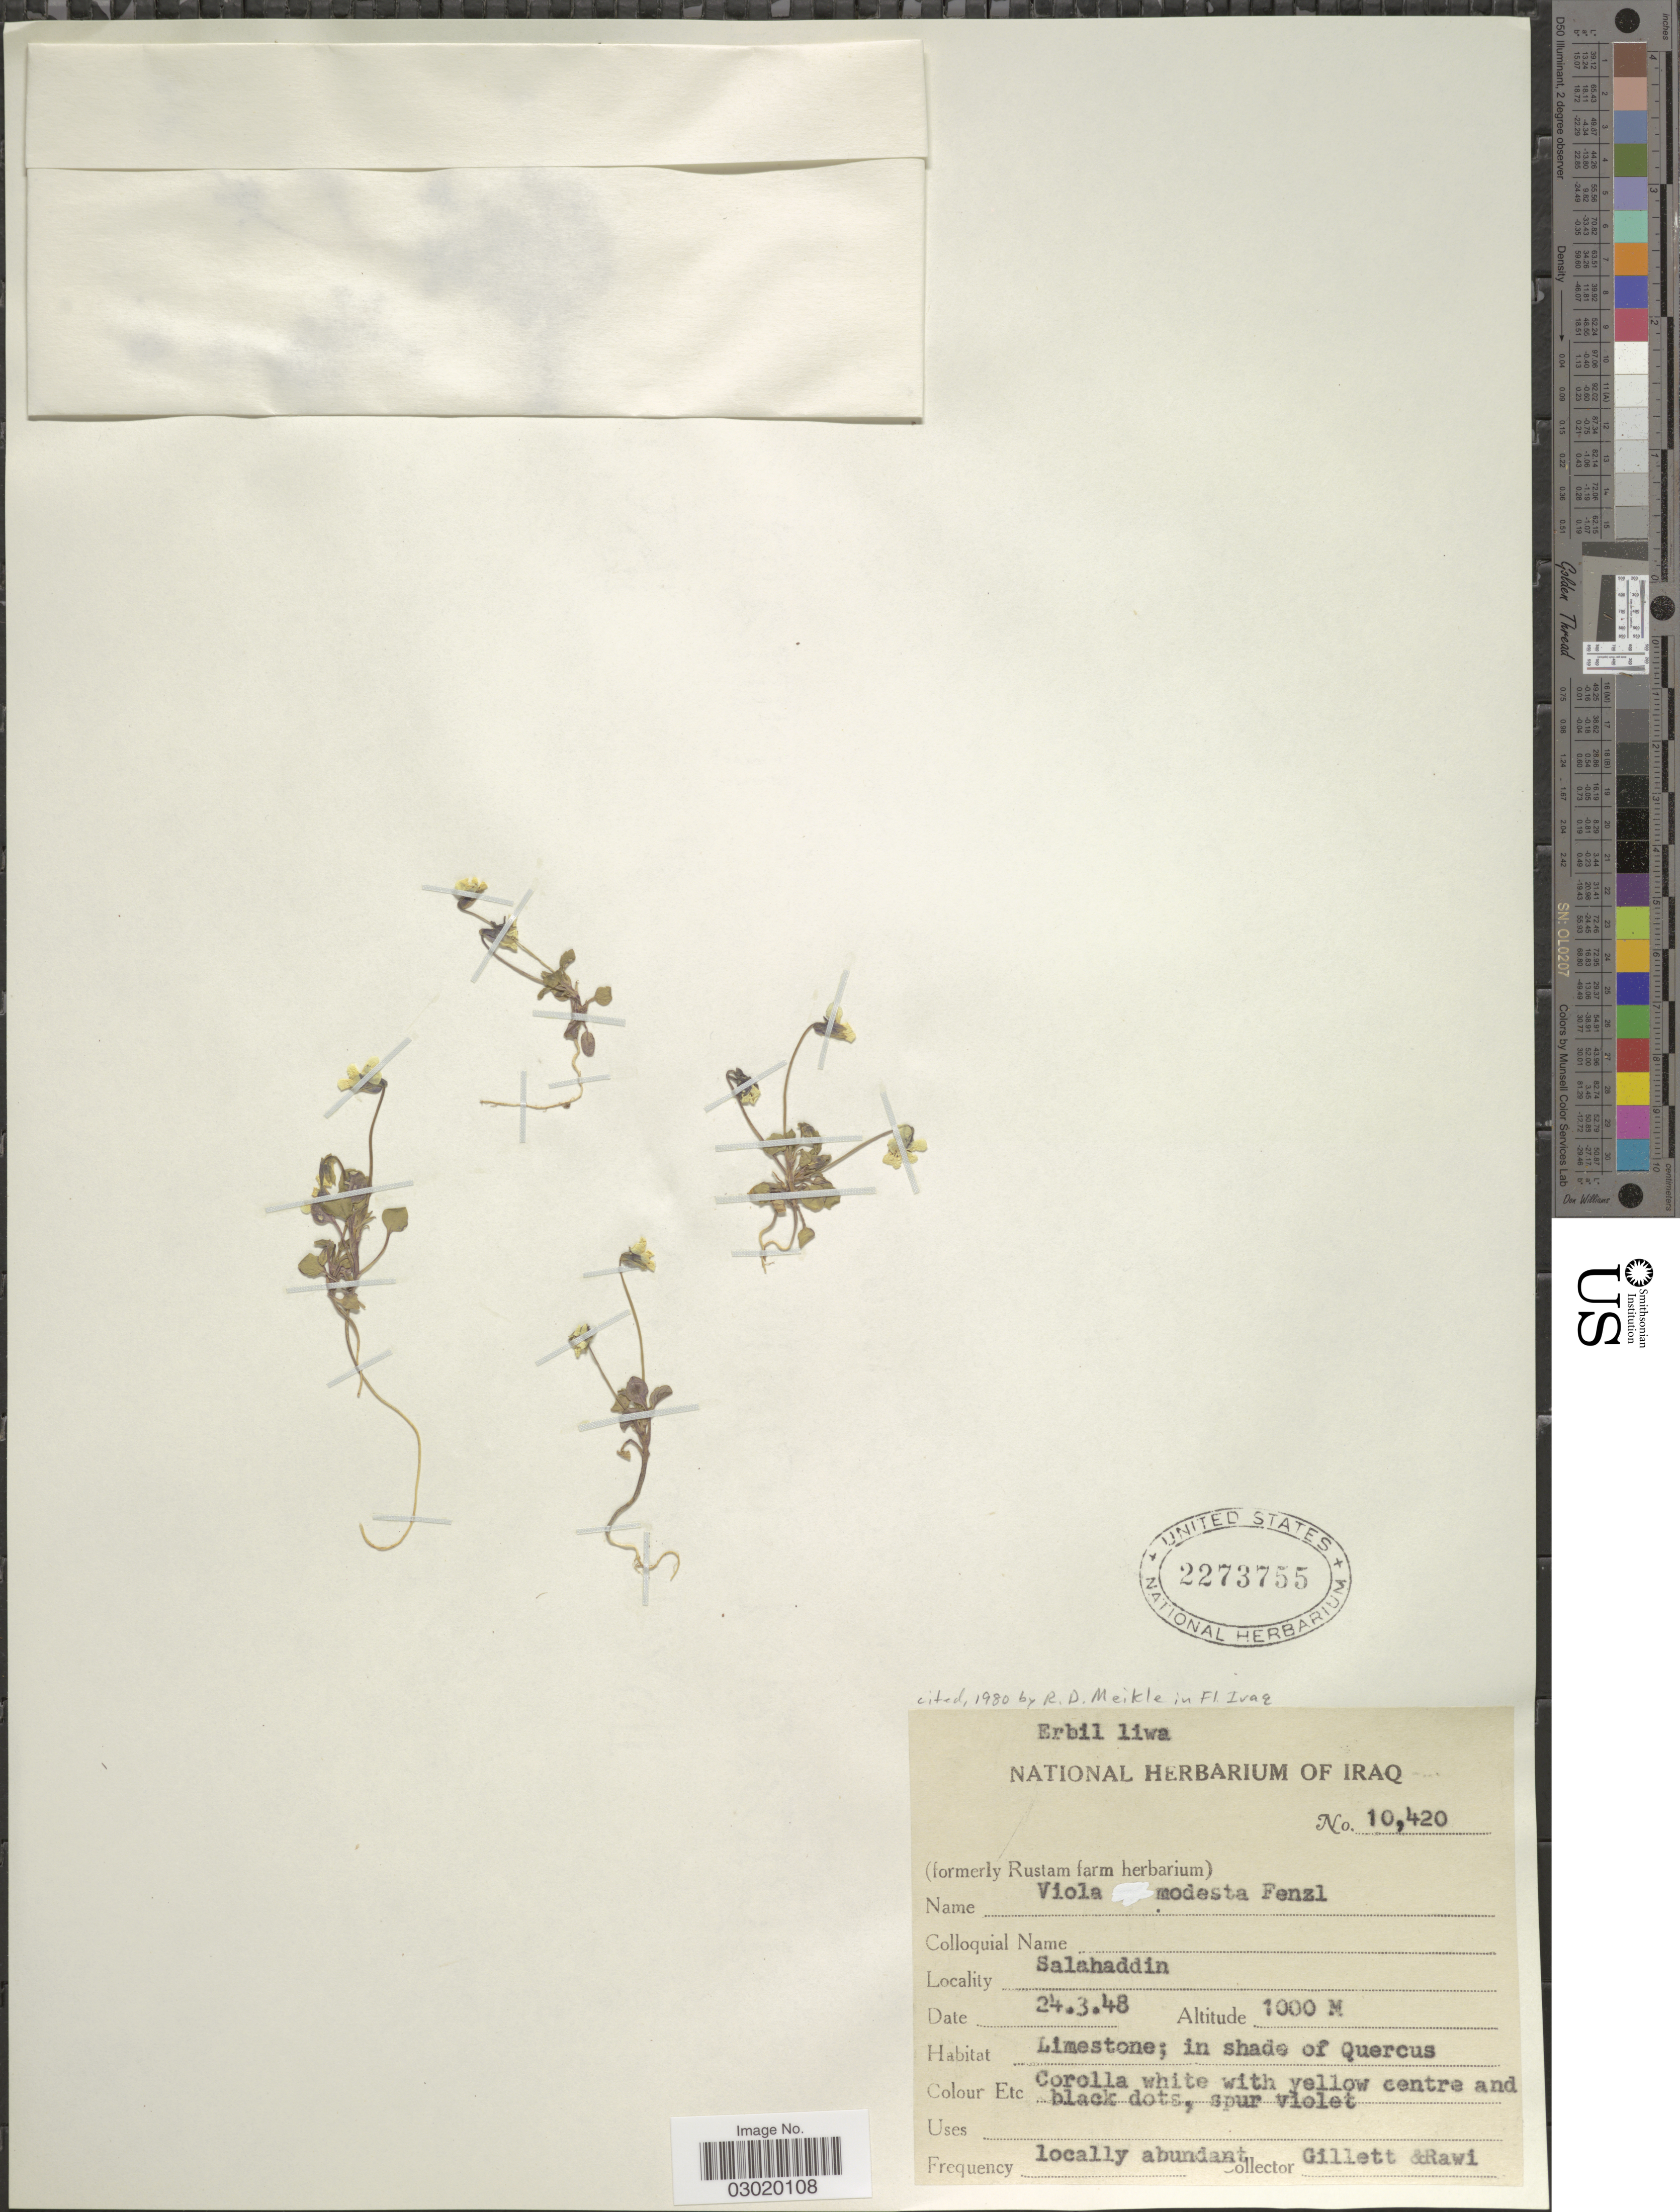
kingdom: Plantae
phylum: Tracheophyta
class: Magnoliopsida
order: Malpighiales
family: Violaceae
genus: Viola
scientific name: Viola modesta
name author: House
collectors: Gillett, -- & -. Rawi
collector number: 10420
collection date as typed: Transcribed d/m/y: 24/3/48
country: Iraq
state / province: Arbīl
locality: Erbil liwa, Salahaddin.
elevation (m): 1000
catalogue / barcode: US 2273755